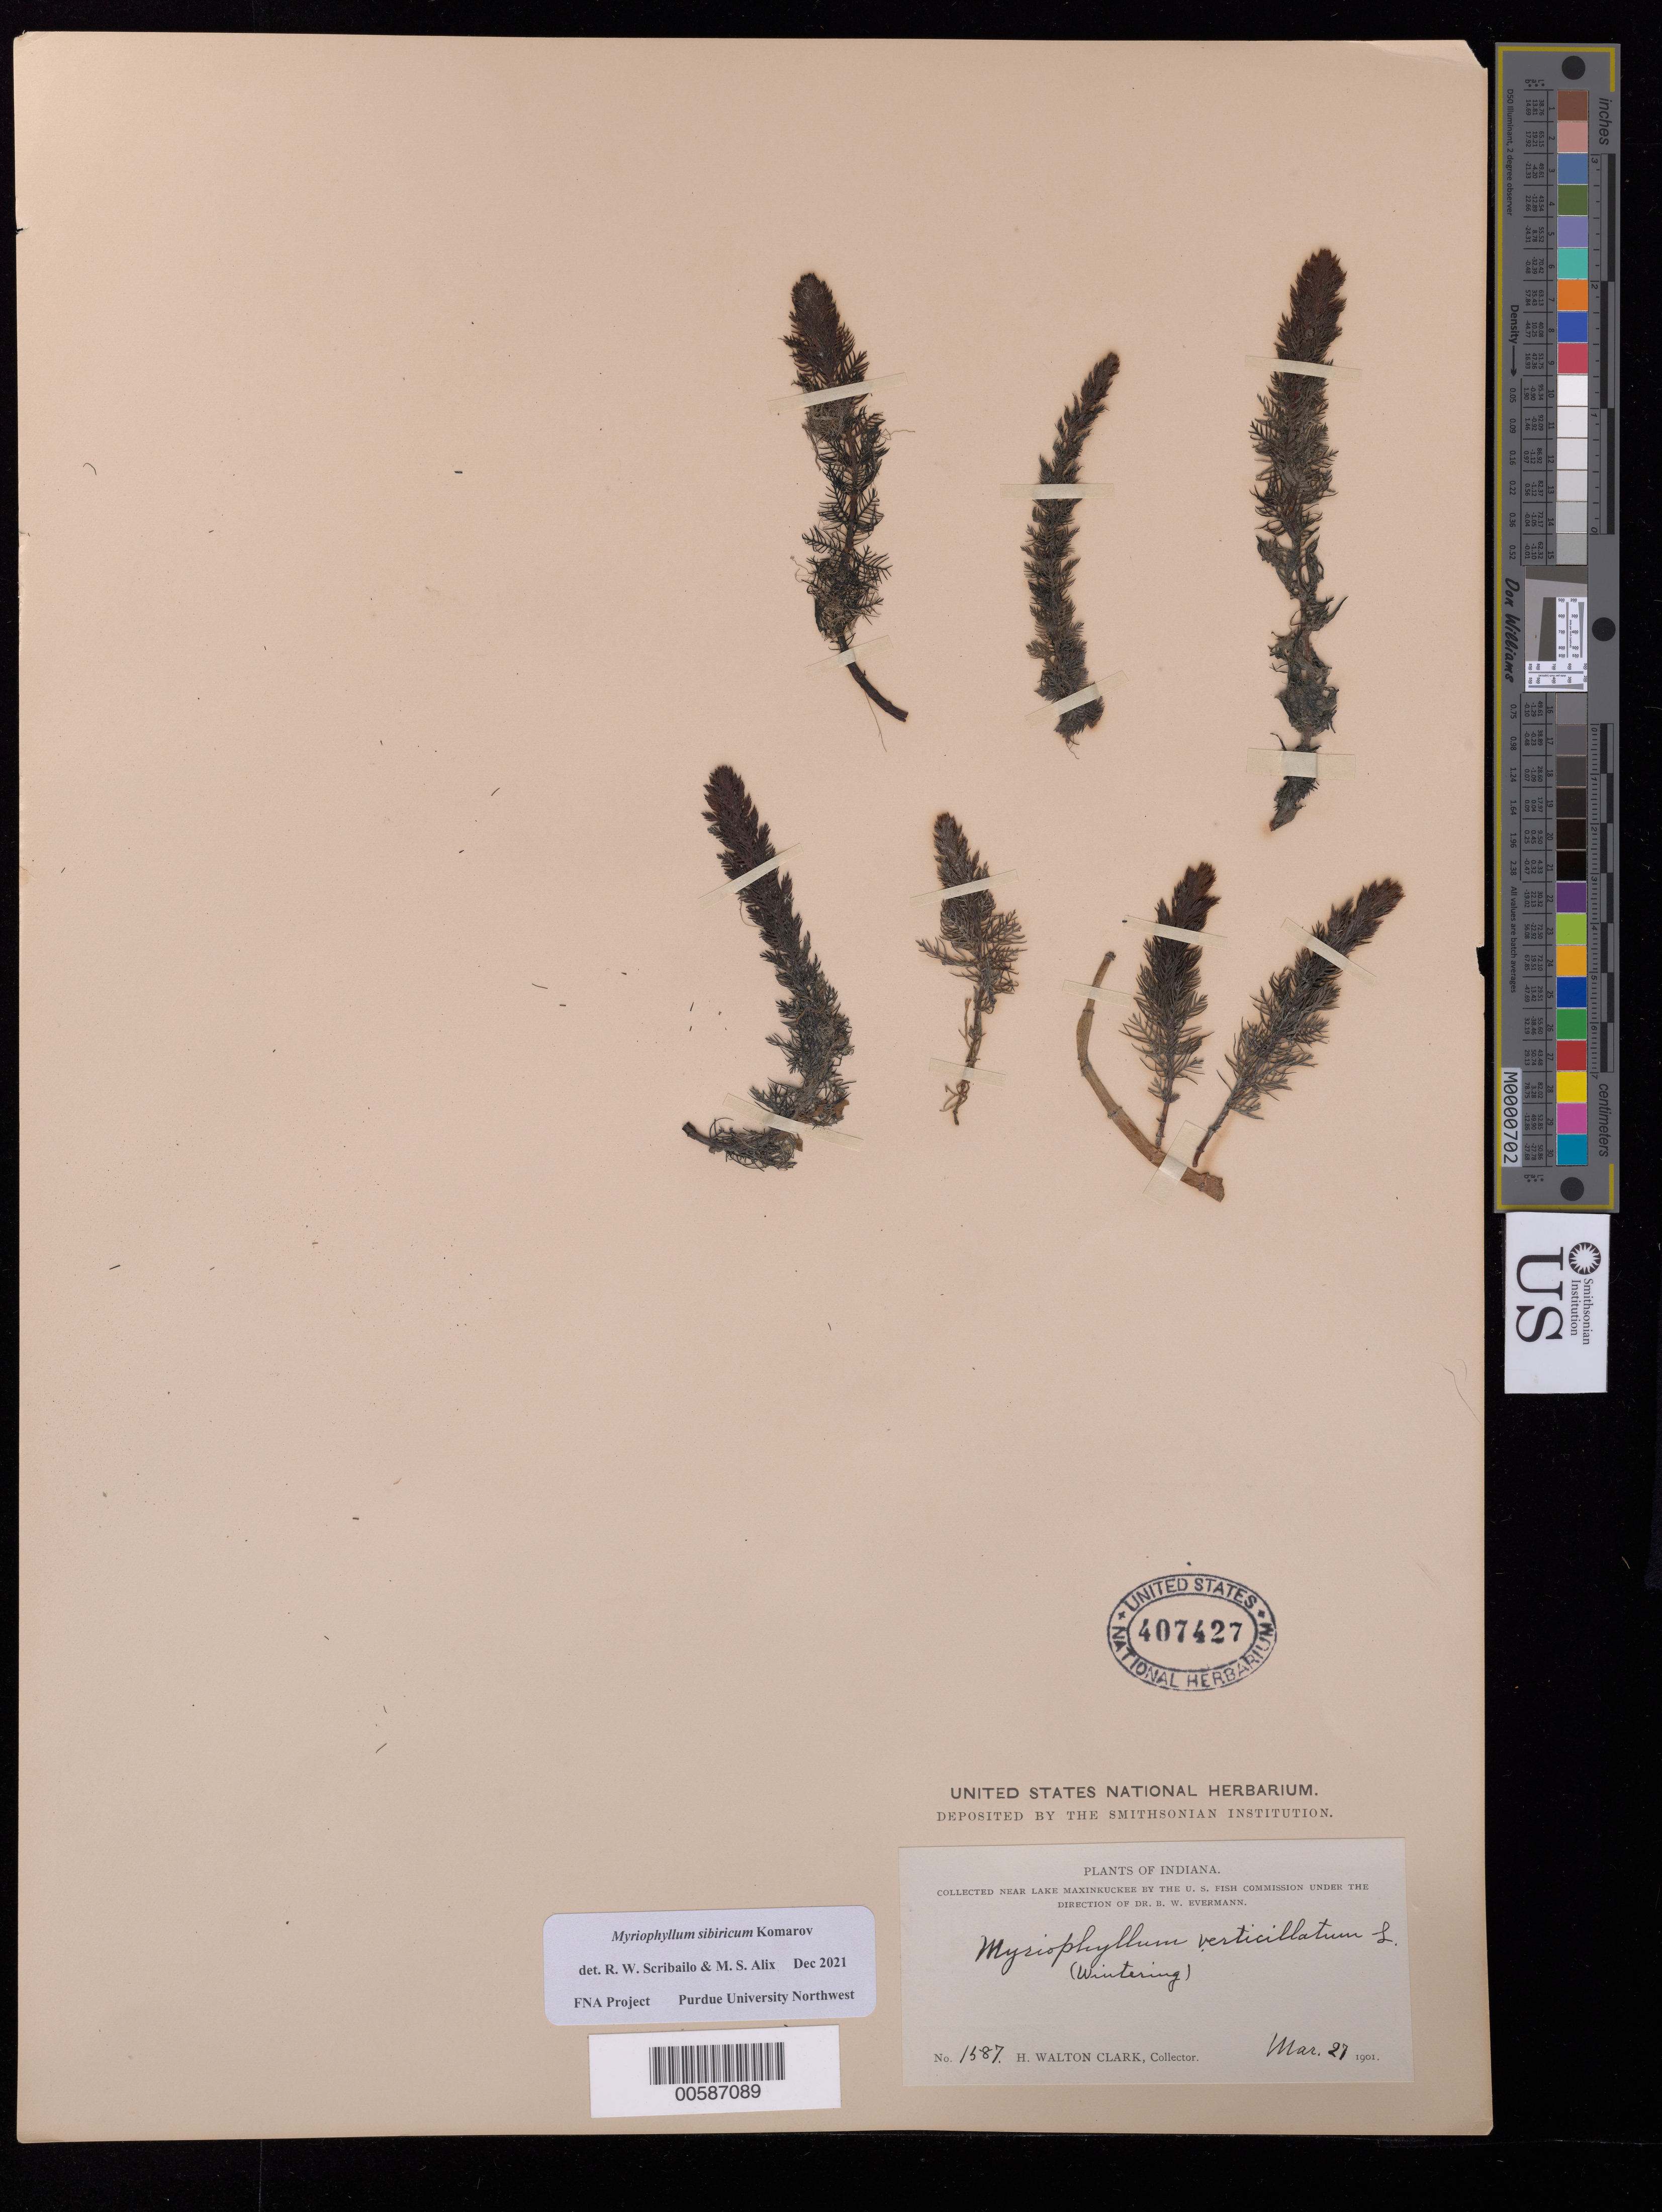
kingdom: Plantae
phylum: Tracheophyta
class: Magnoliopsida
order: Saxifragales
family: Haloragaceae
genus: Myriophyllum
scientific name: Myriophyllum sibiricum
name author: Kom.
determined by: Scribailo, R. W.; Alix, M. S.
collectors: H. W. Clark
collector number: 1587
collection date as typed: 27 Mar 1901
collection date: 1901-03-27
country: United States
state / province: Indiana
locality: Wintering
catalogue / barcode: US 407427